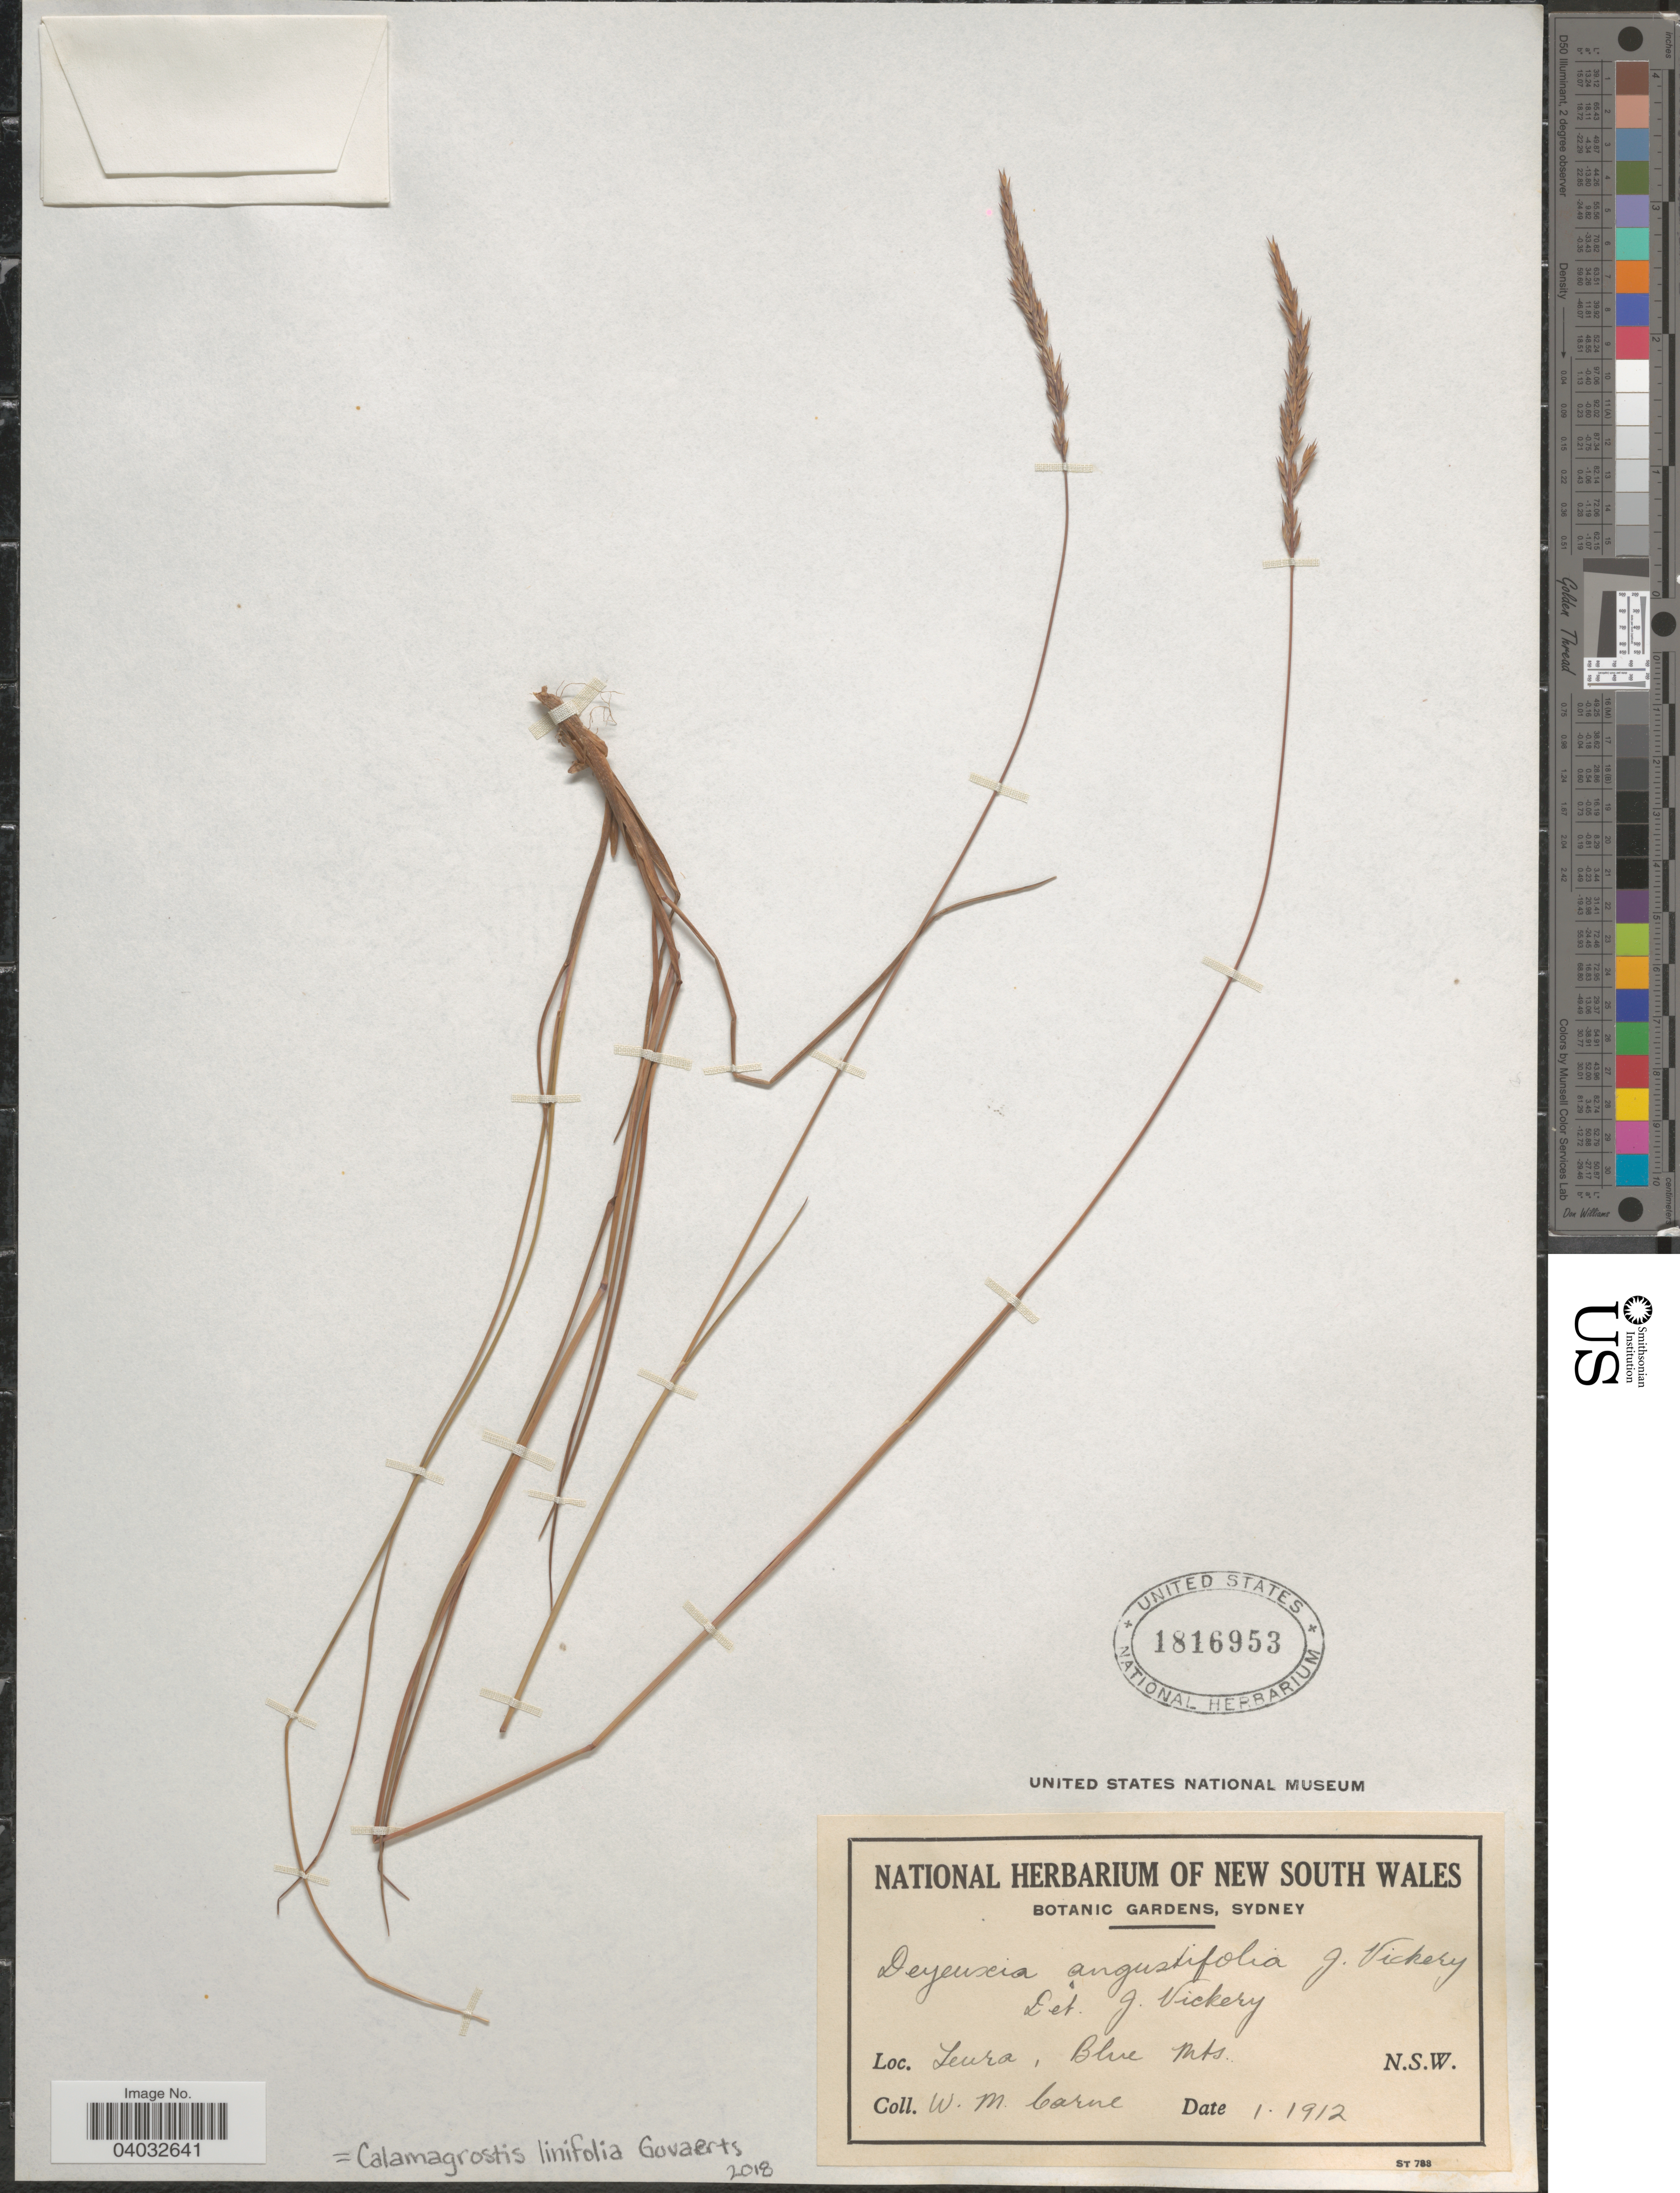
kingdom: Plantae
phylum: Tracheophyta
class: Liliopsida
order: Poales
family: Poaceae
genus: Calamagrostis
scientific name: Calamagrostis linifolia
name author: Govaerts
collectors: W. Carne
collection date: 1912-01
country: Australia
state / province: New South Wales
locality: Leura, Blue Mts.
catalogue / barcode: US 1816953